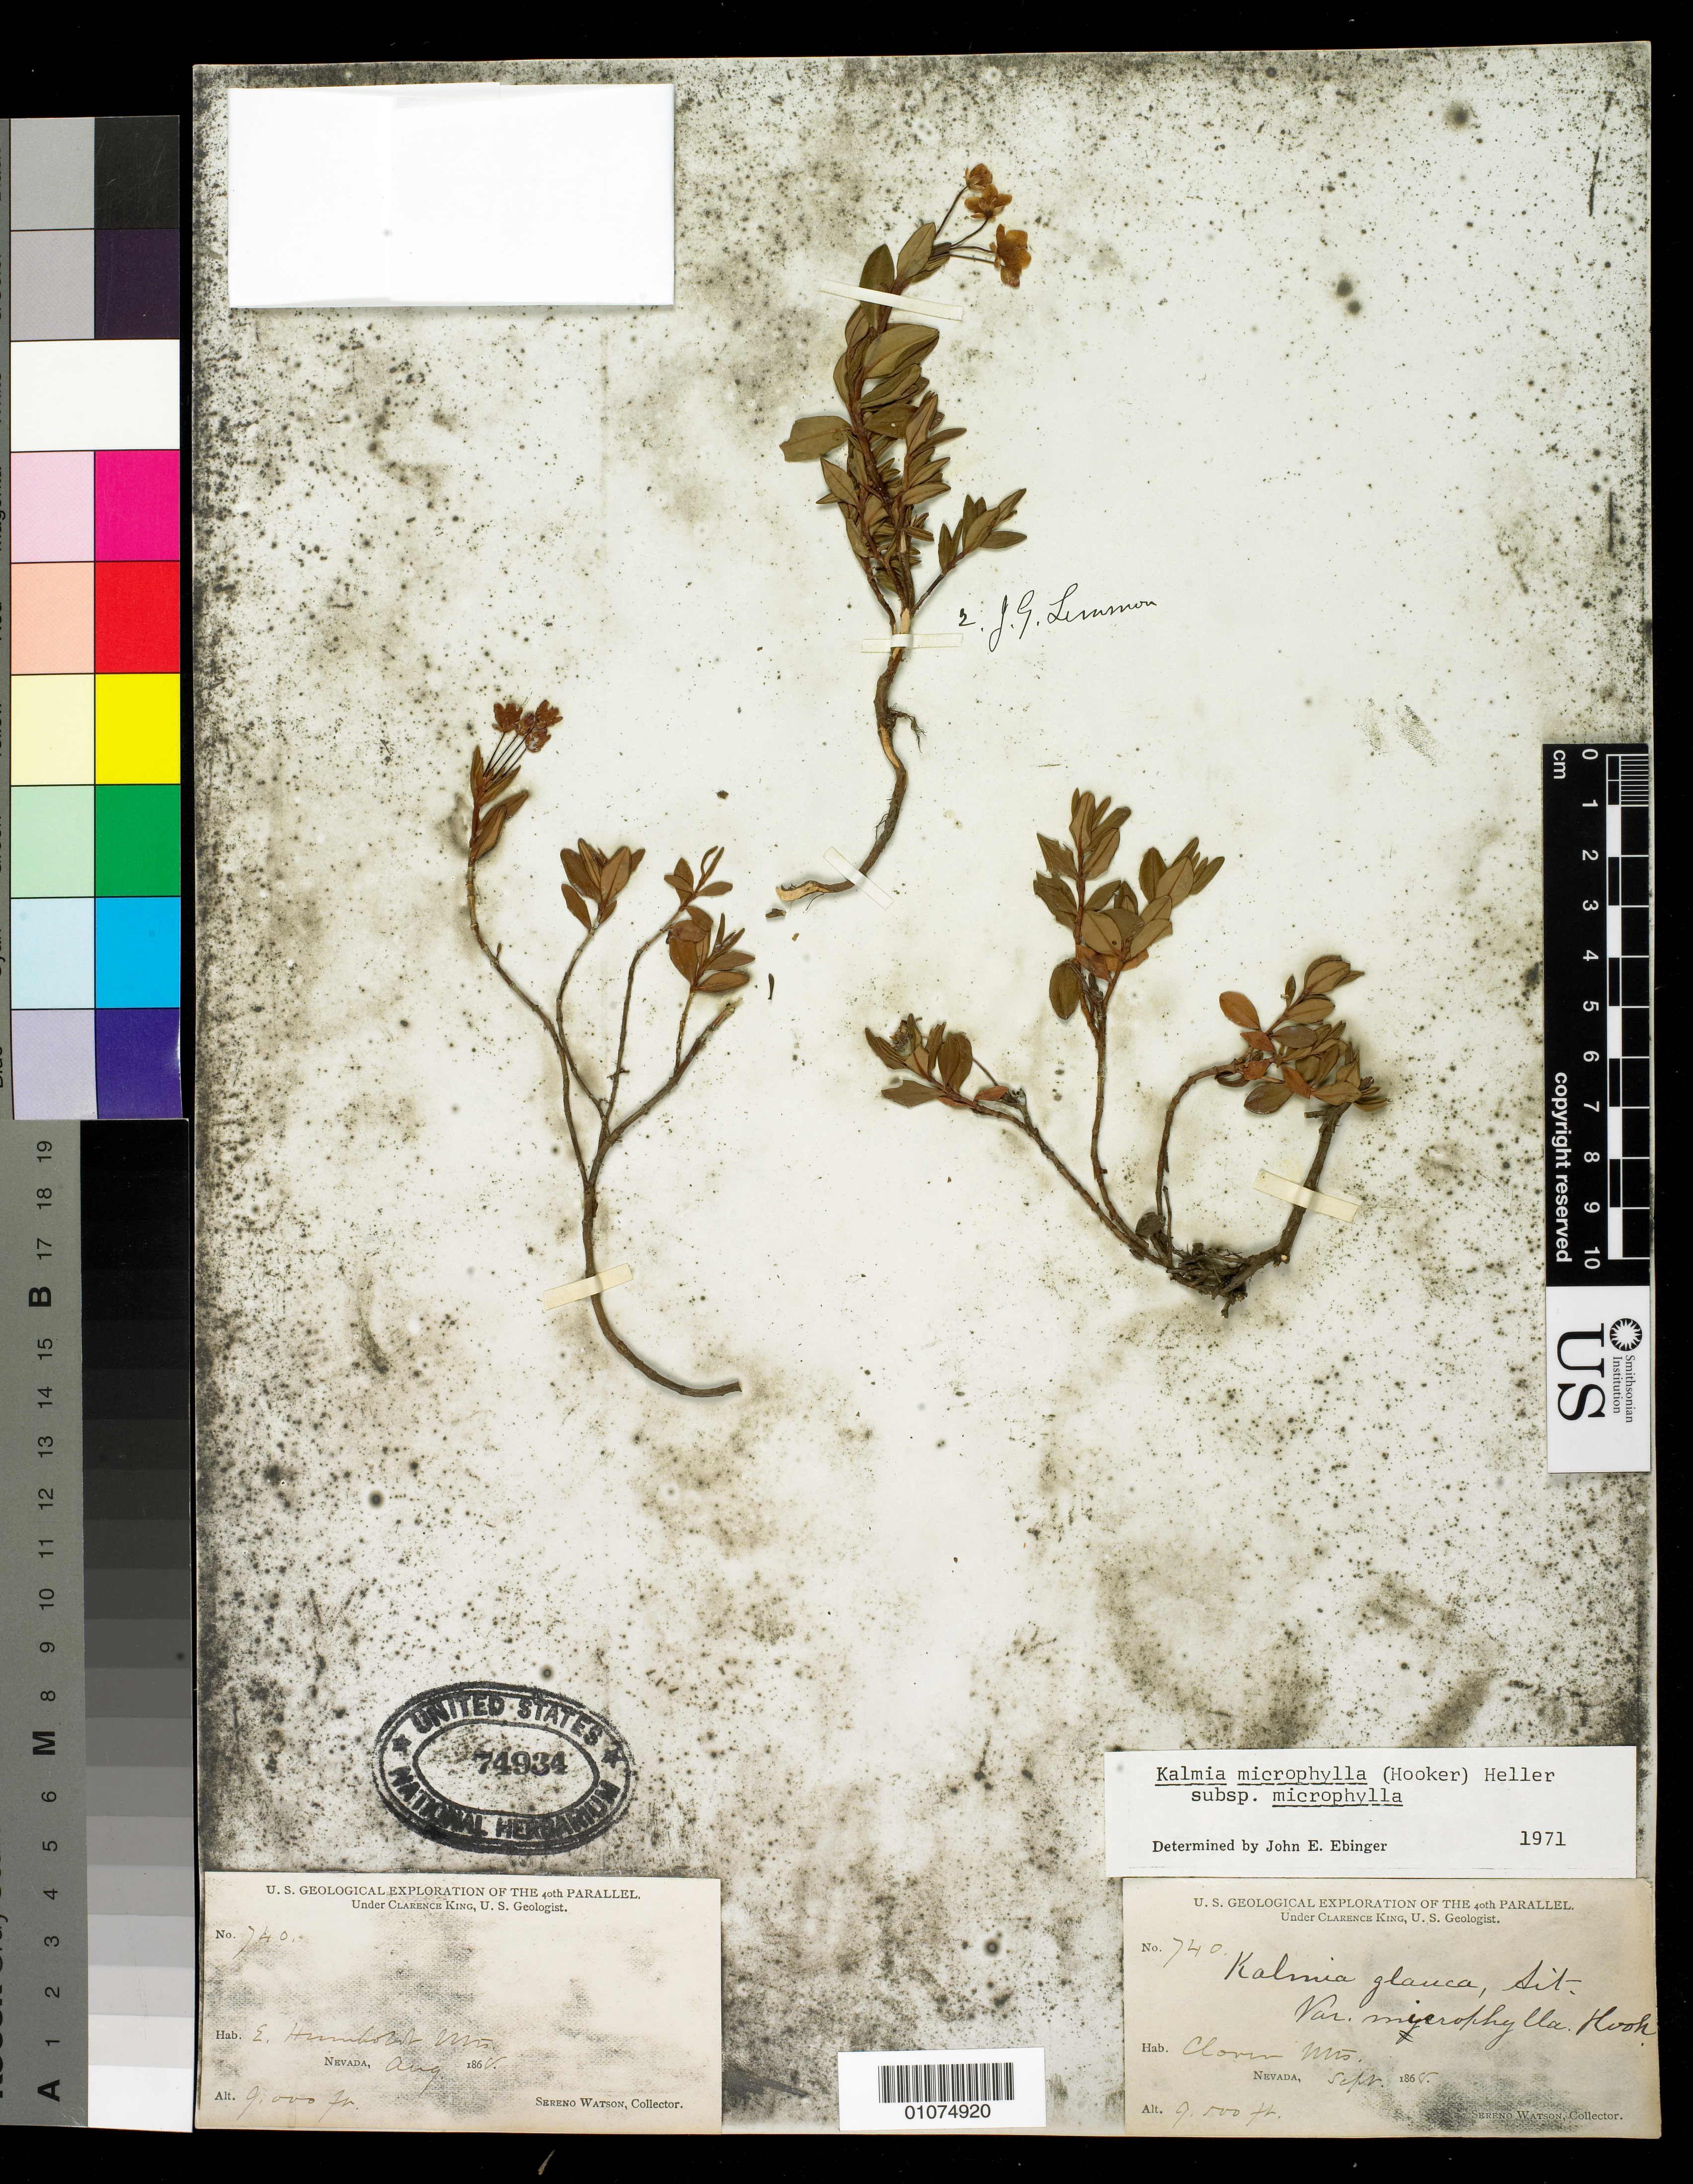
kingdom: Plantae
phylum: Tracheophyta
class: Magnoliopsida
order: Ericales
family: Ericaceae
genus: Kalmia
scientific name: Kalmia microphylla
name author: (Hook.) A. Heller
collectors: S. Watson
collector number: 740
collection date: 1868-08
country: United States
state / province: Nevada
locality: E. Humboldt Mts.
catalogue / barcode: US 74934